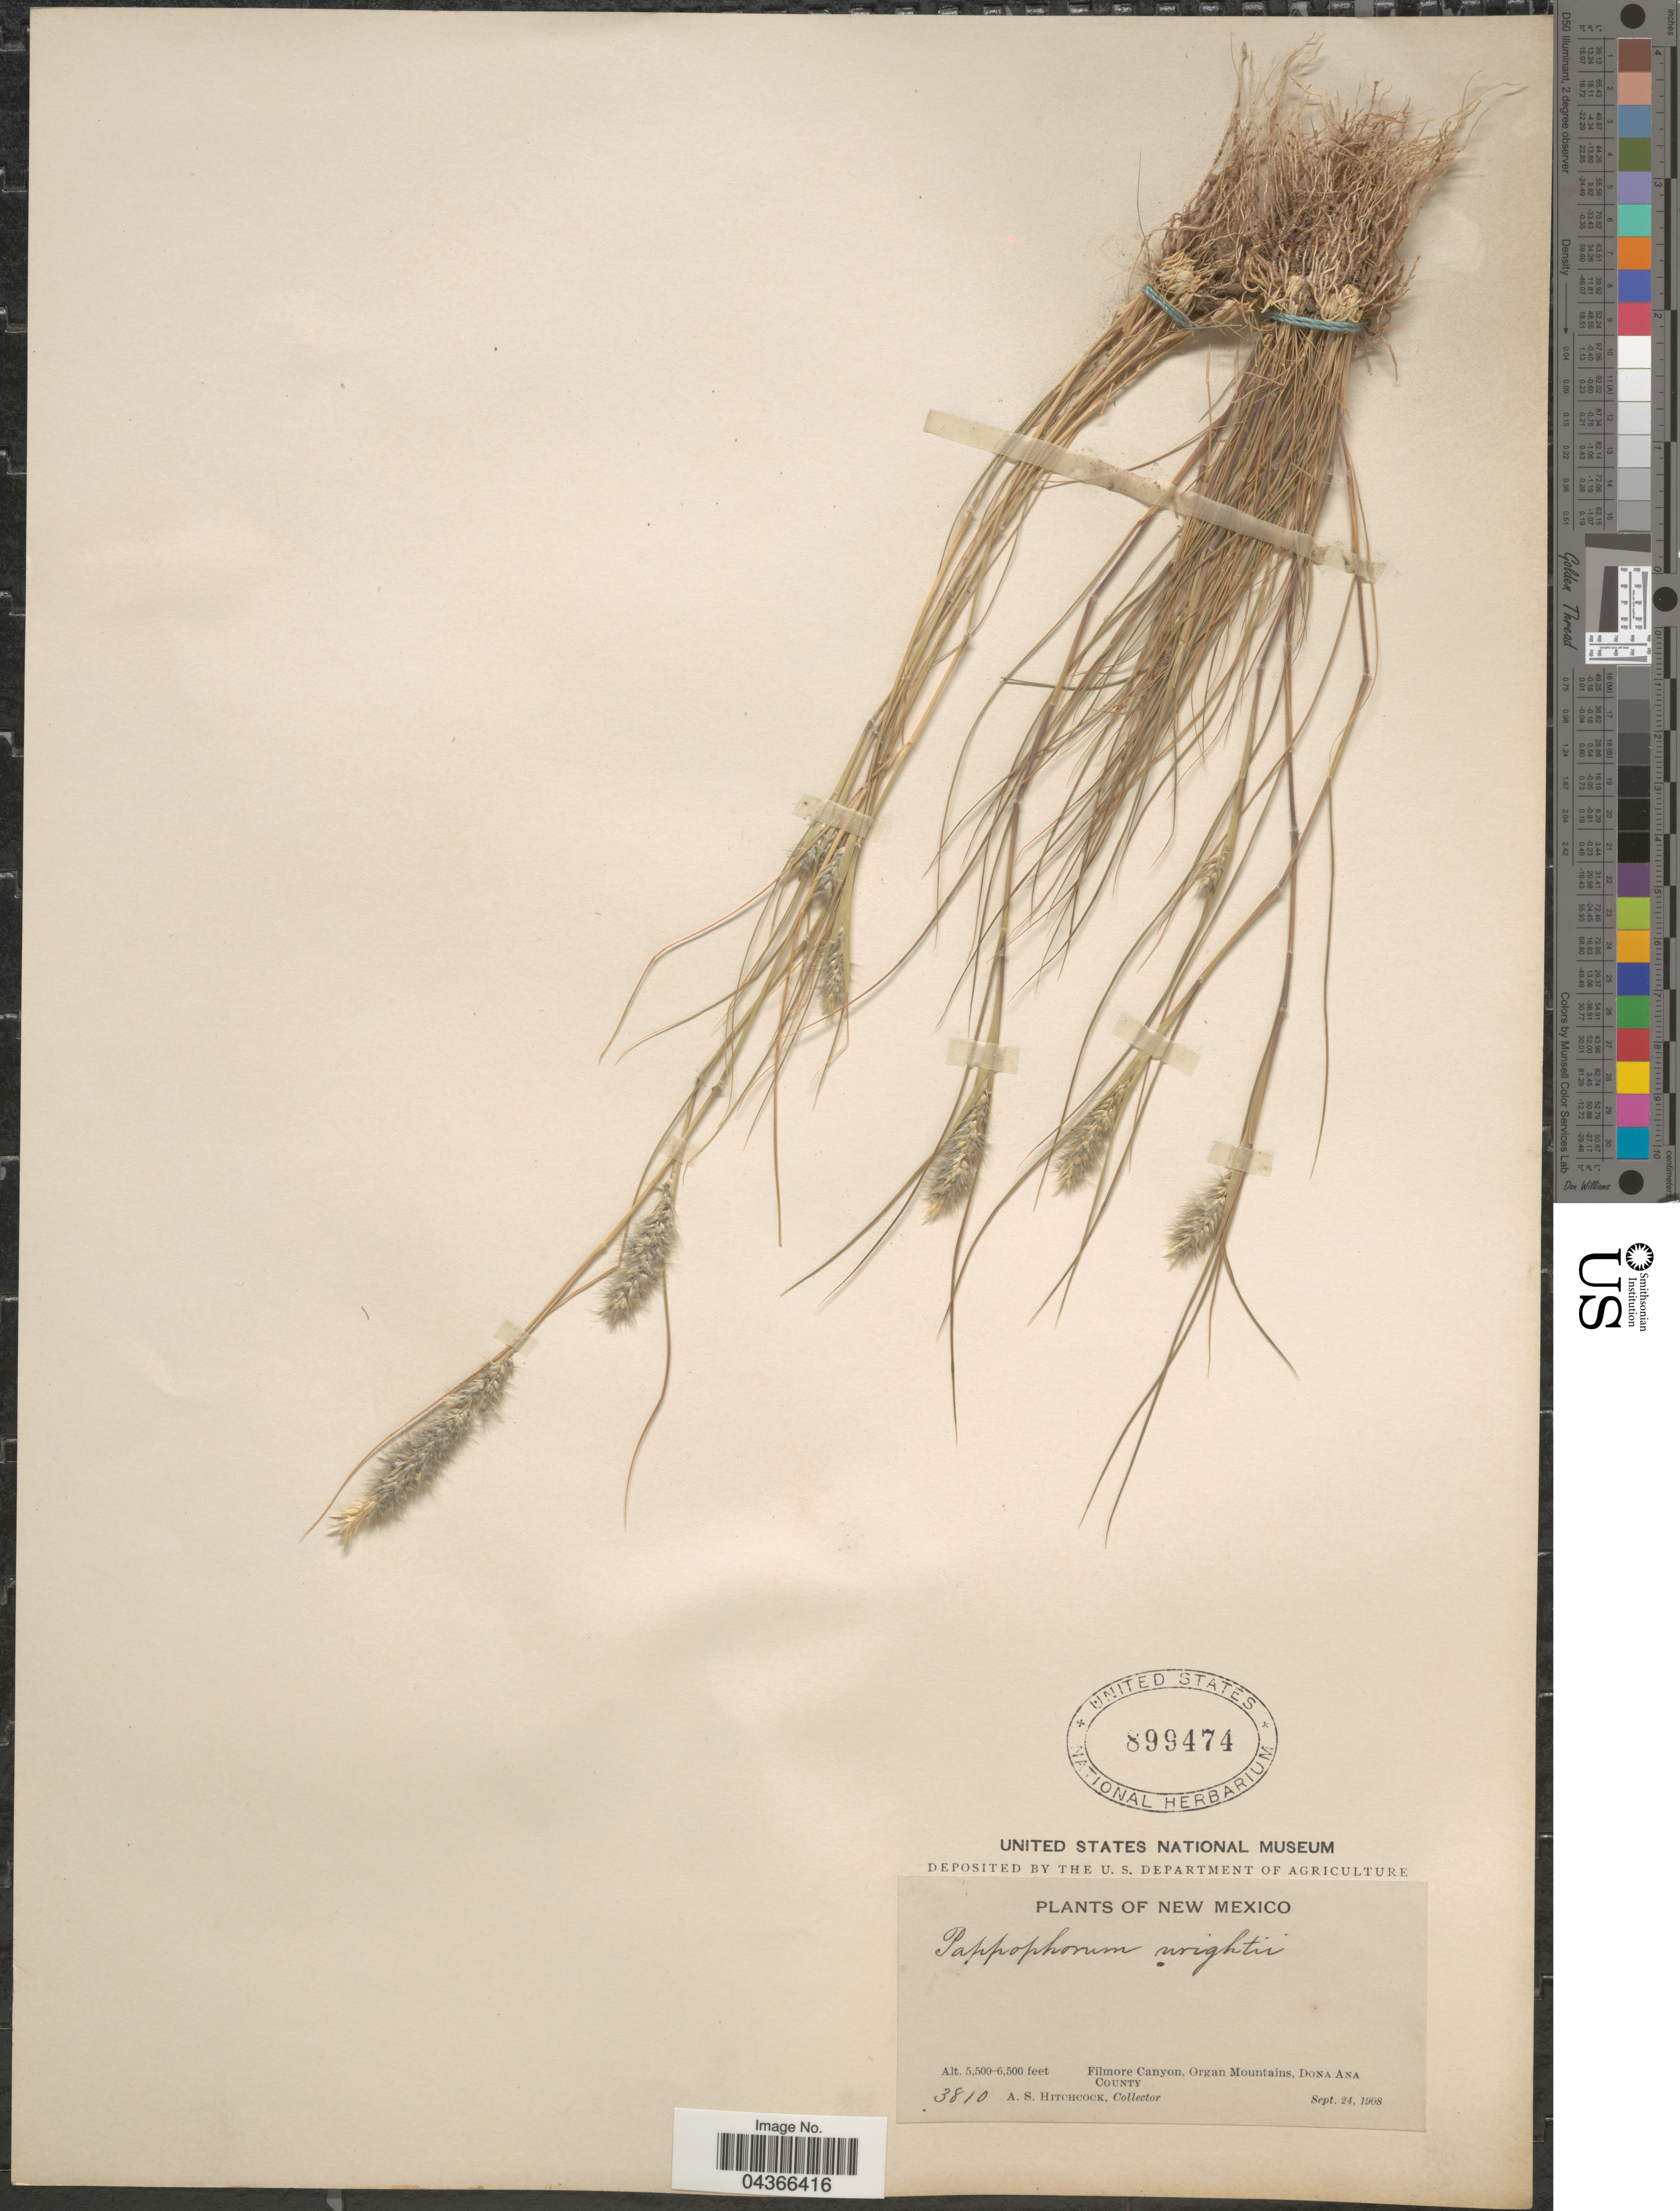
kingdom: Plantae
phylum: Tracheophyta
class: Liliopsida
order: Poales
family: Poaceae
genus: Enneapogon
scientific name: Enneapogon desvauxii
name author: P. Beauv.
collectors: A. S. Hitchcock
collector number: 3810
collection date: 1908-09-24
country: United States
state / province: New Mexico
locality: Filmore Canyon, Organ Mountains, Dona Ana County.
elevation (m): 1676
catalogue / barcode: US 899474